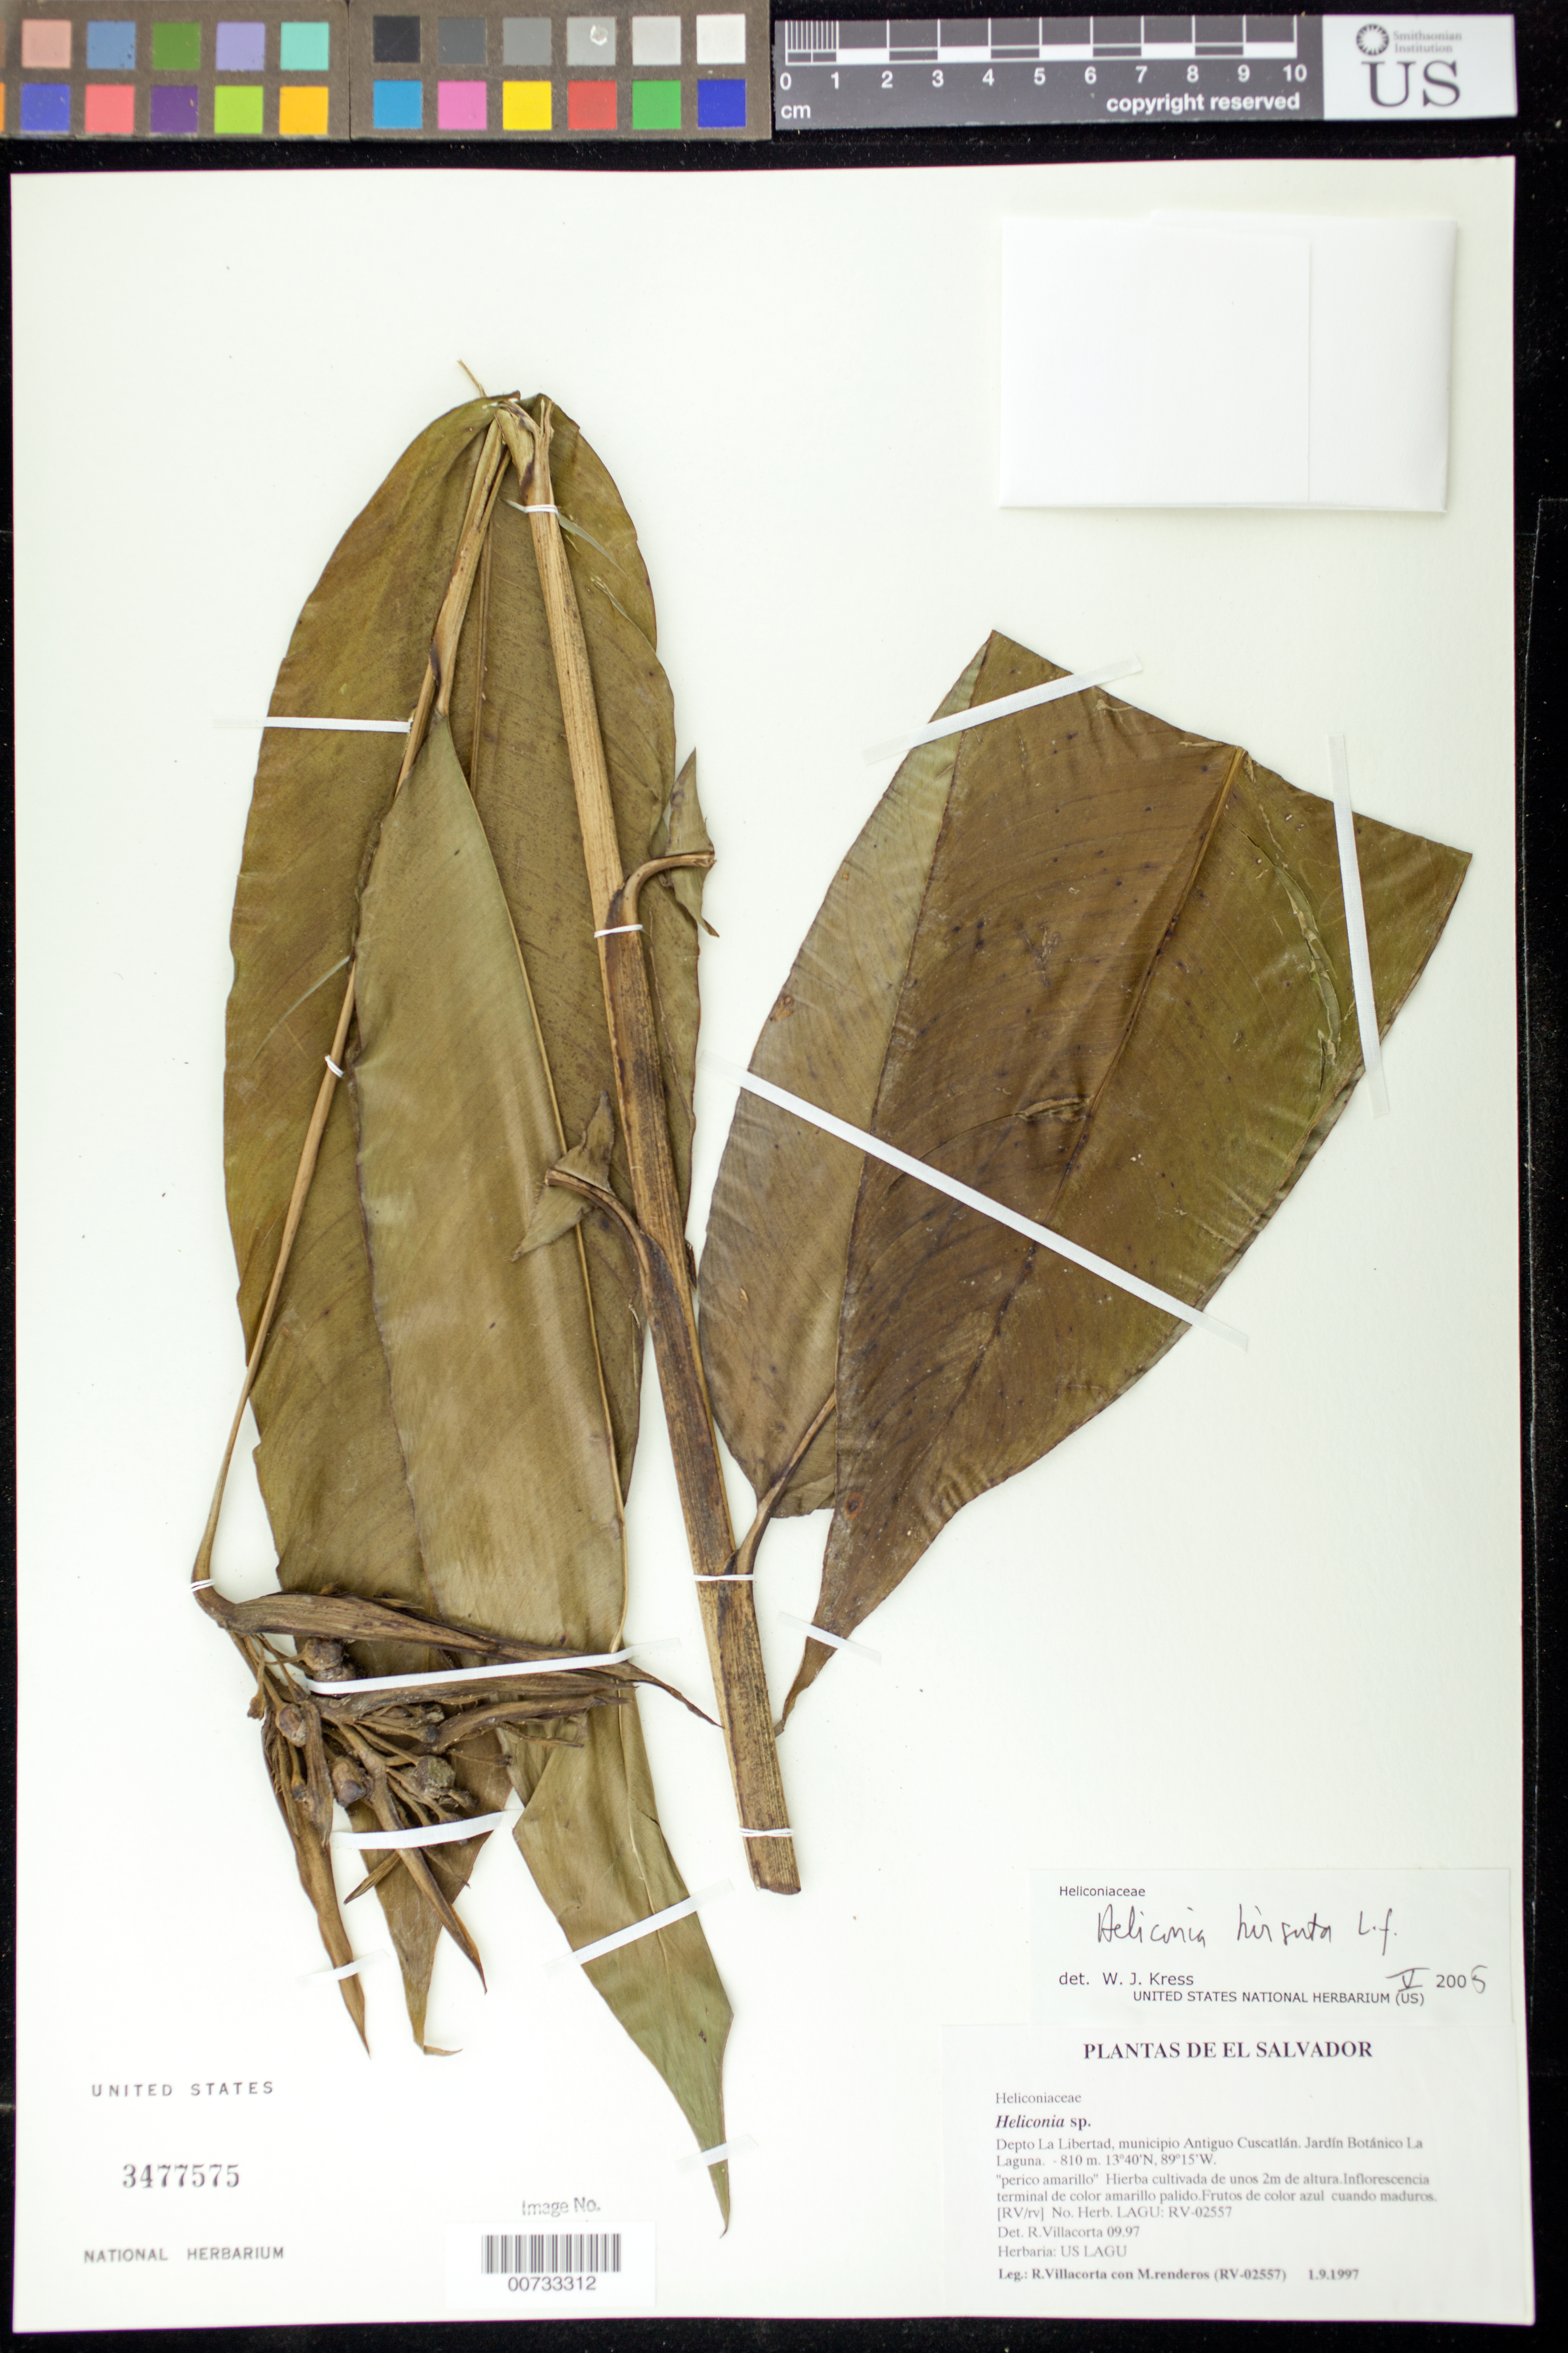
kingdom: Plantae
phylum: Tracheophyta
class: Liliopsida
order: Zingiberales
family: Heliconiaceae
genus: Heliconia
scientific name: Heliconia hirsuta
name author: L. f.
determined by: Kress, W. J., (US), Smithsonian Institution - National Museum of Natural History (UNITED STATES)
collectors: R. Villacorta & M. Renderos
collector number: RV-02557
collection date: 1997-09-01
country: El Salvador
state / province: La Libertad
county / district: Antiguo Cuscatlan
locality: Jardin Botanico La Laguna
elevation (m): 810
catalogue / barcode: US 3477575